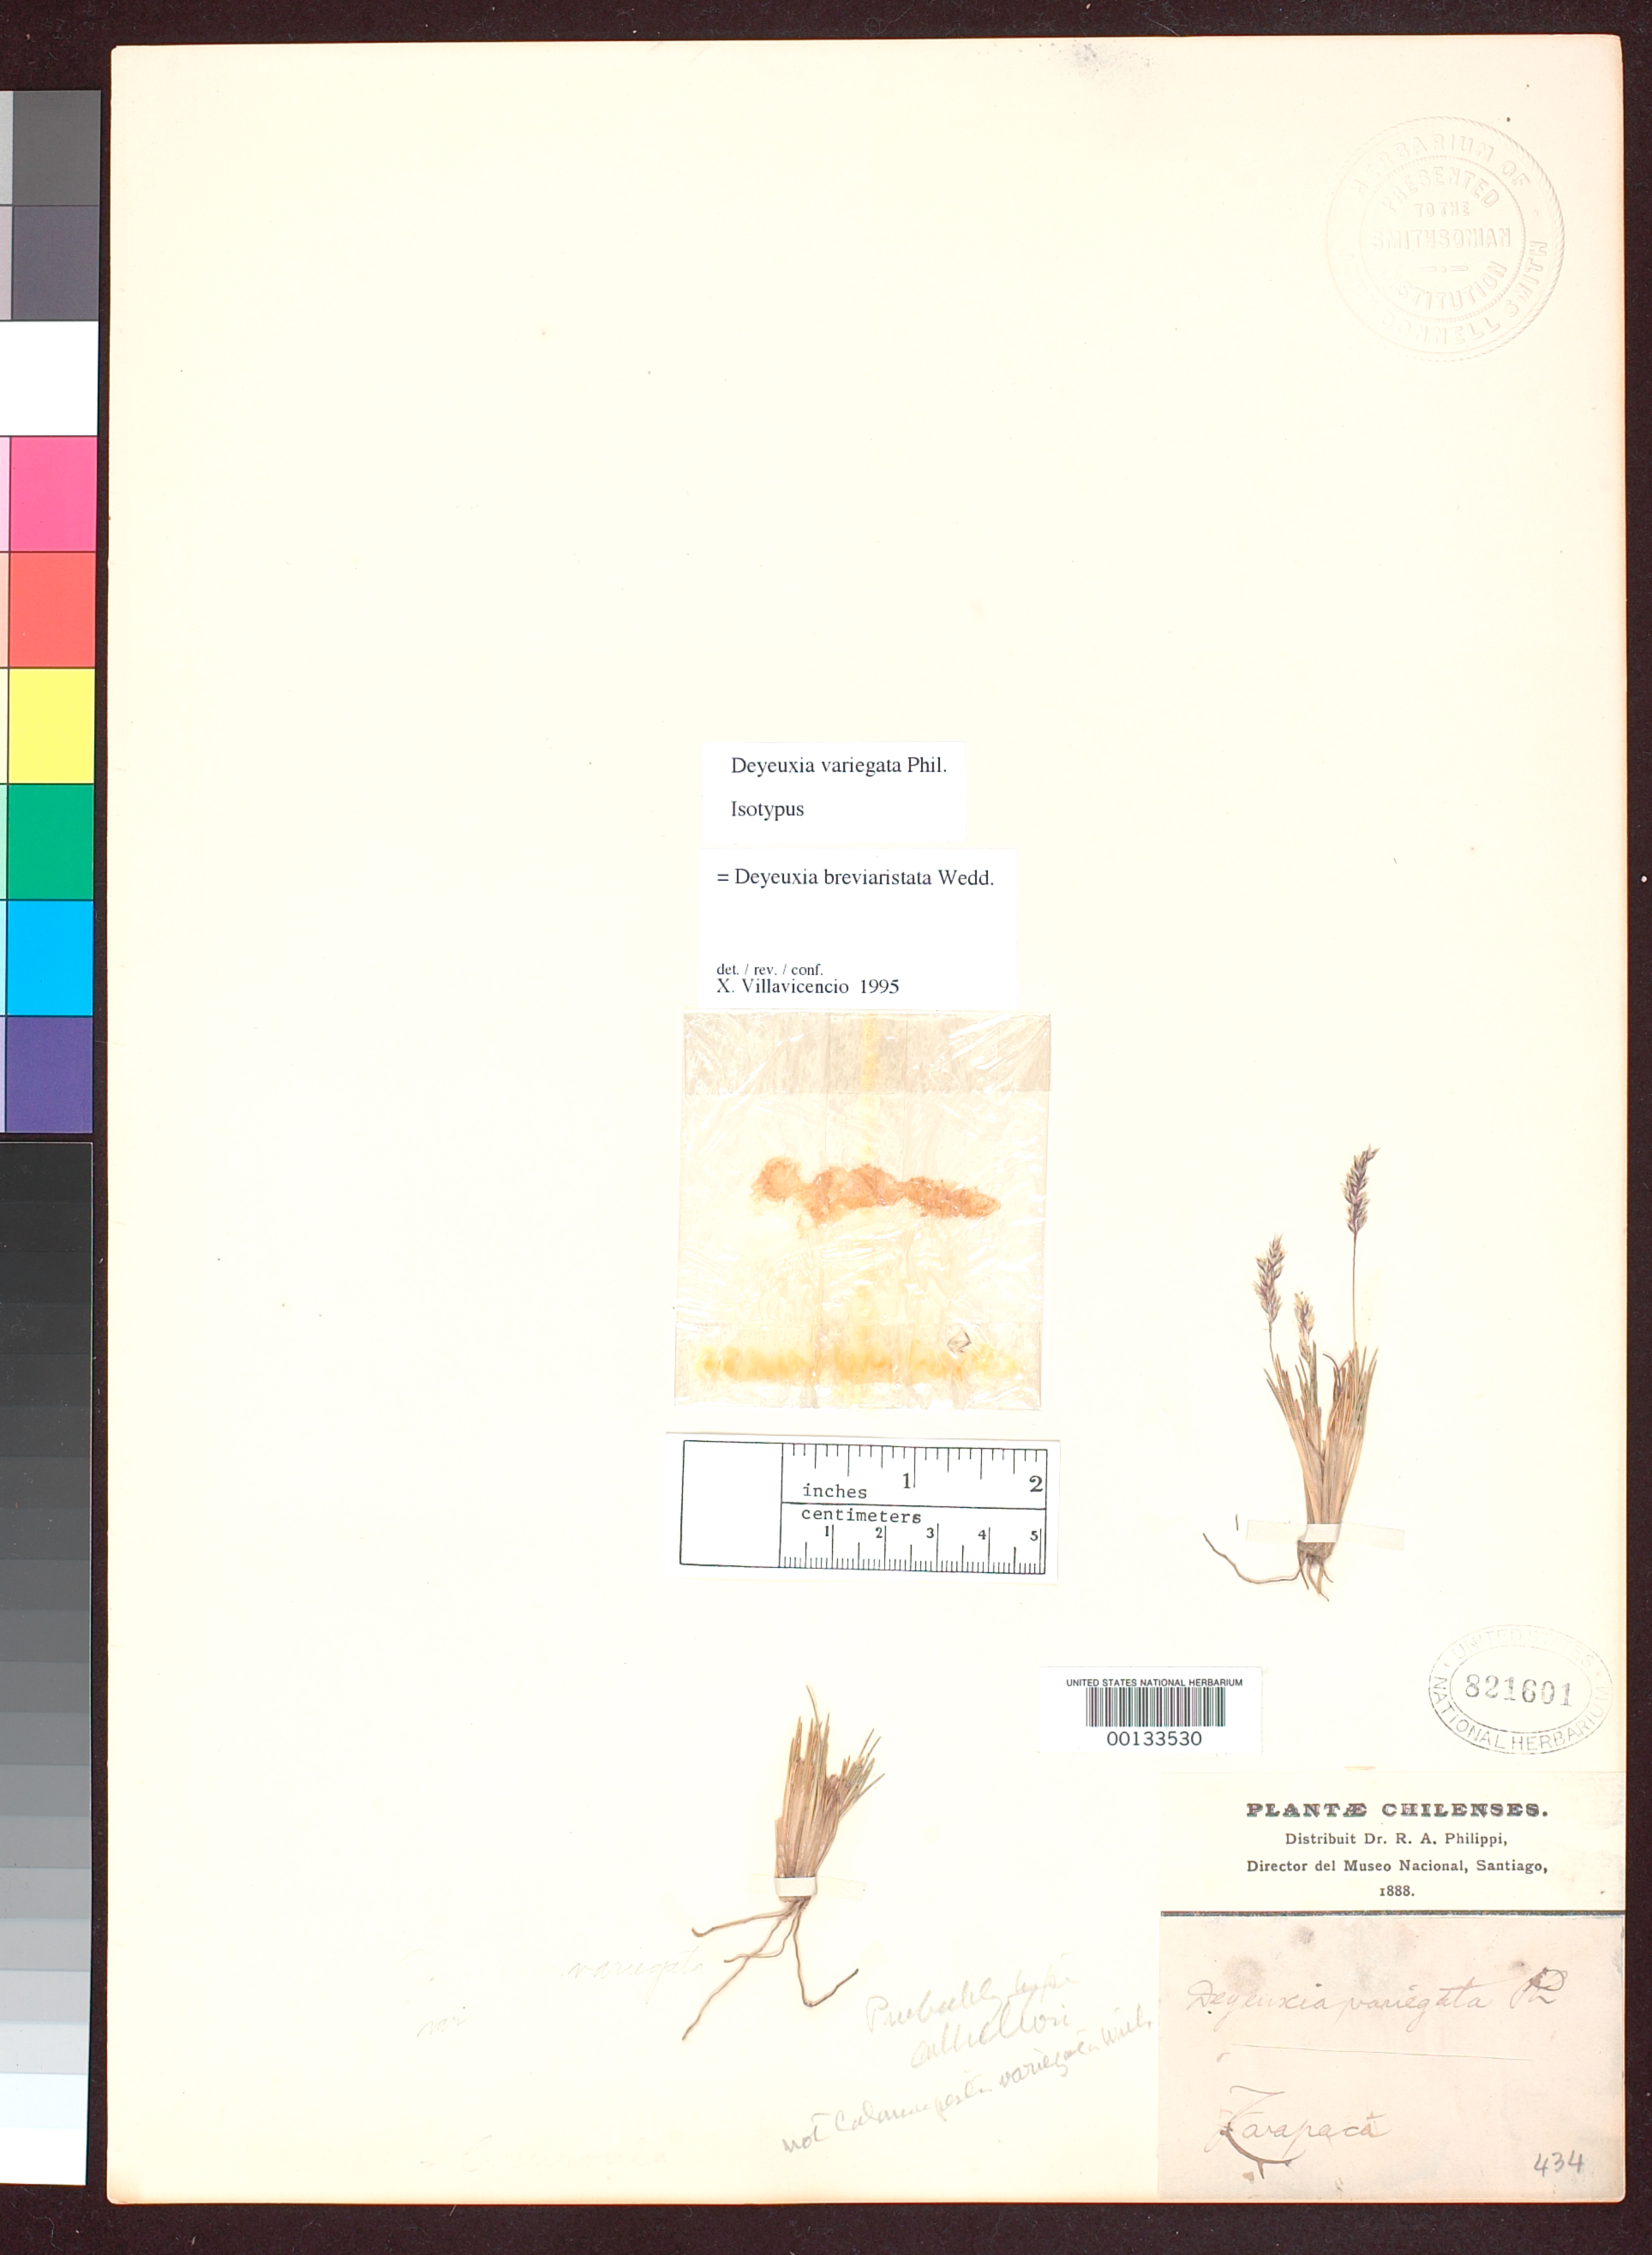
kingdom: Plantae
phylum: Tracheophyta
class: Liliopsida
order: Poales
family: Poaceae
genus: Deyeuxia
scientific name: Deyeuxia variegata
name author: Phil.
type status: Isotype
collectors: R. A. Philippi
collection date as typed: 1888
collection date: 1888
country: Chile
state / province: Tarapacá (I)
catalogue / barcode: US 821601